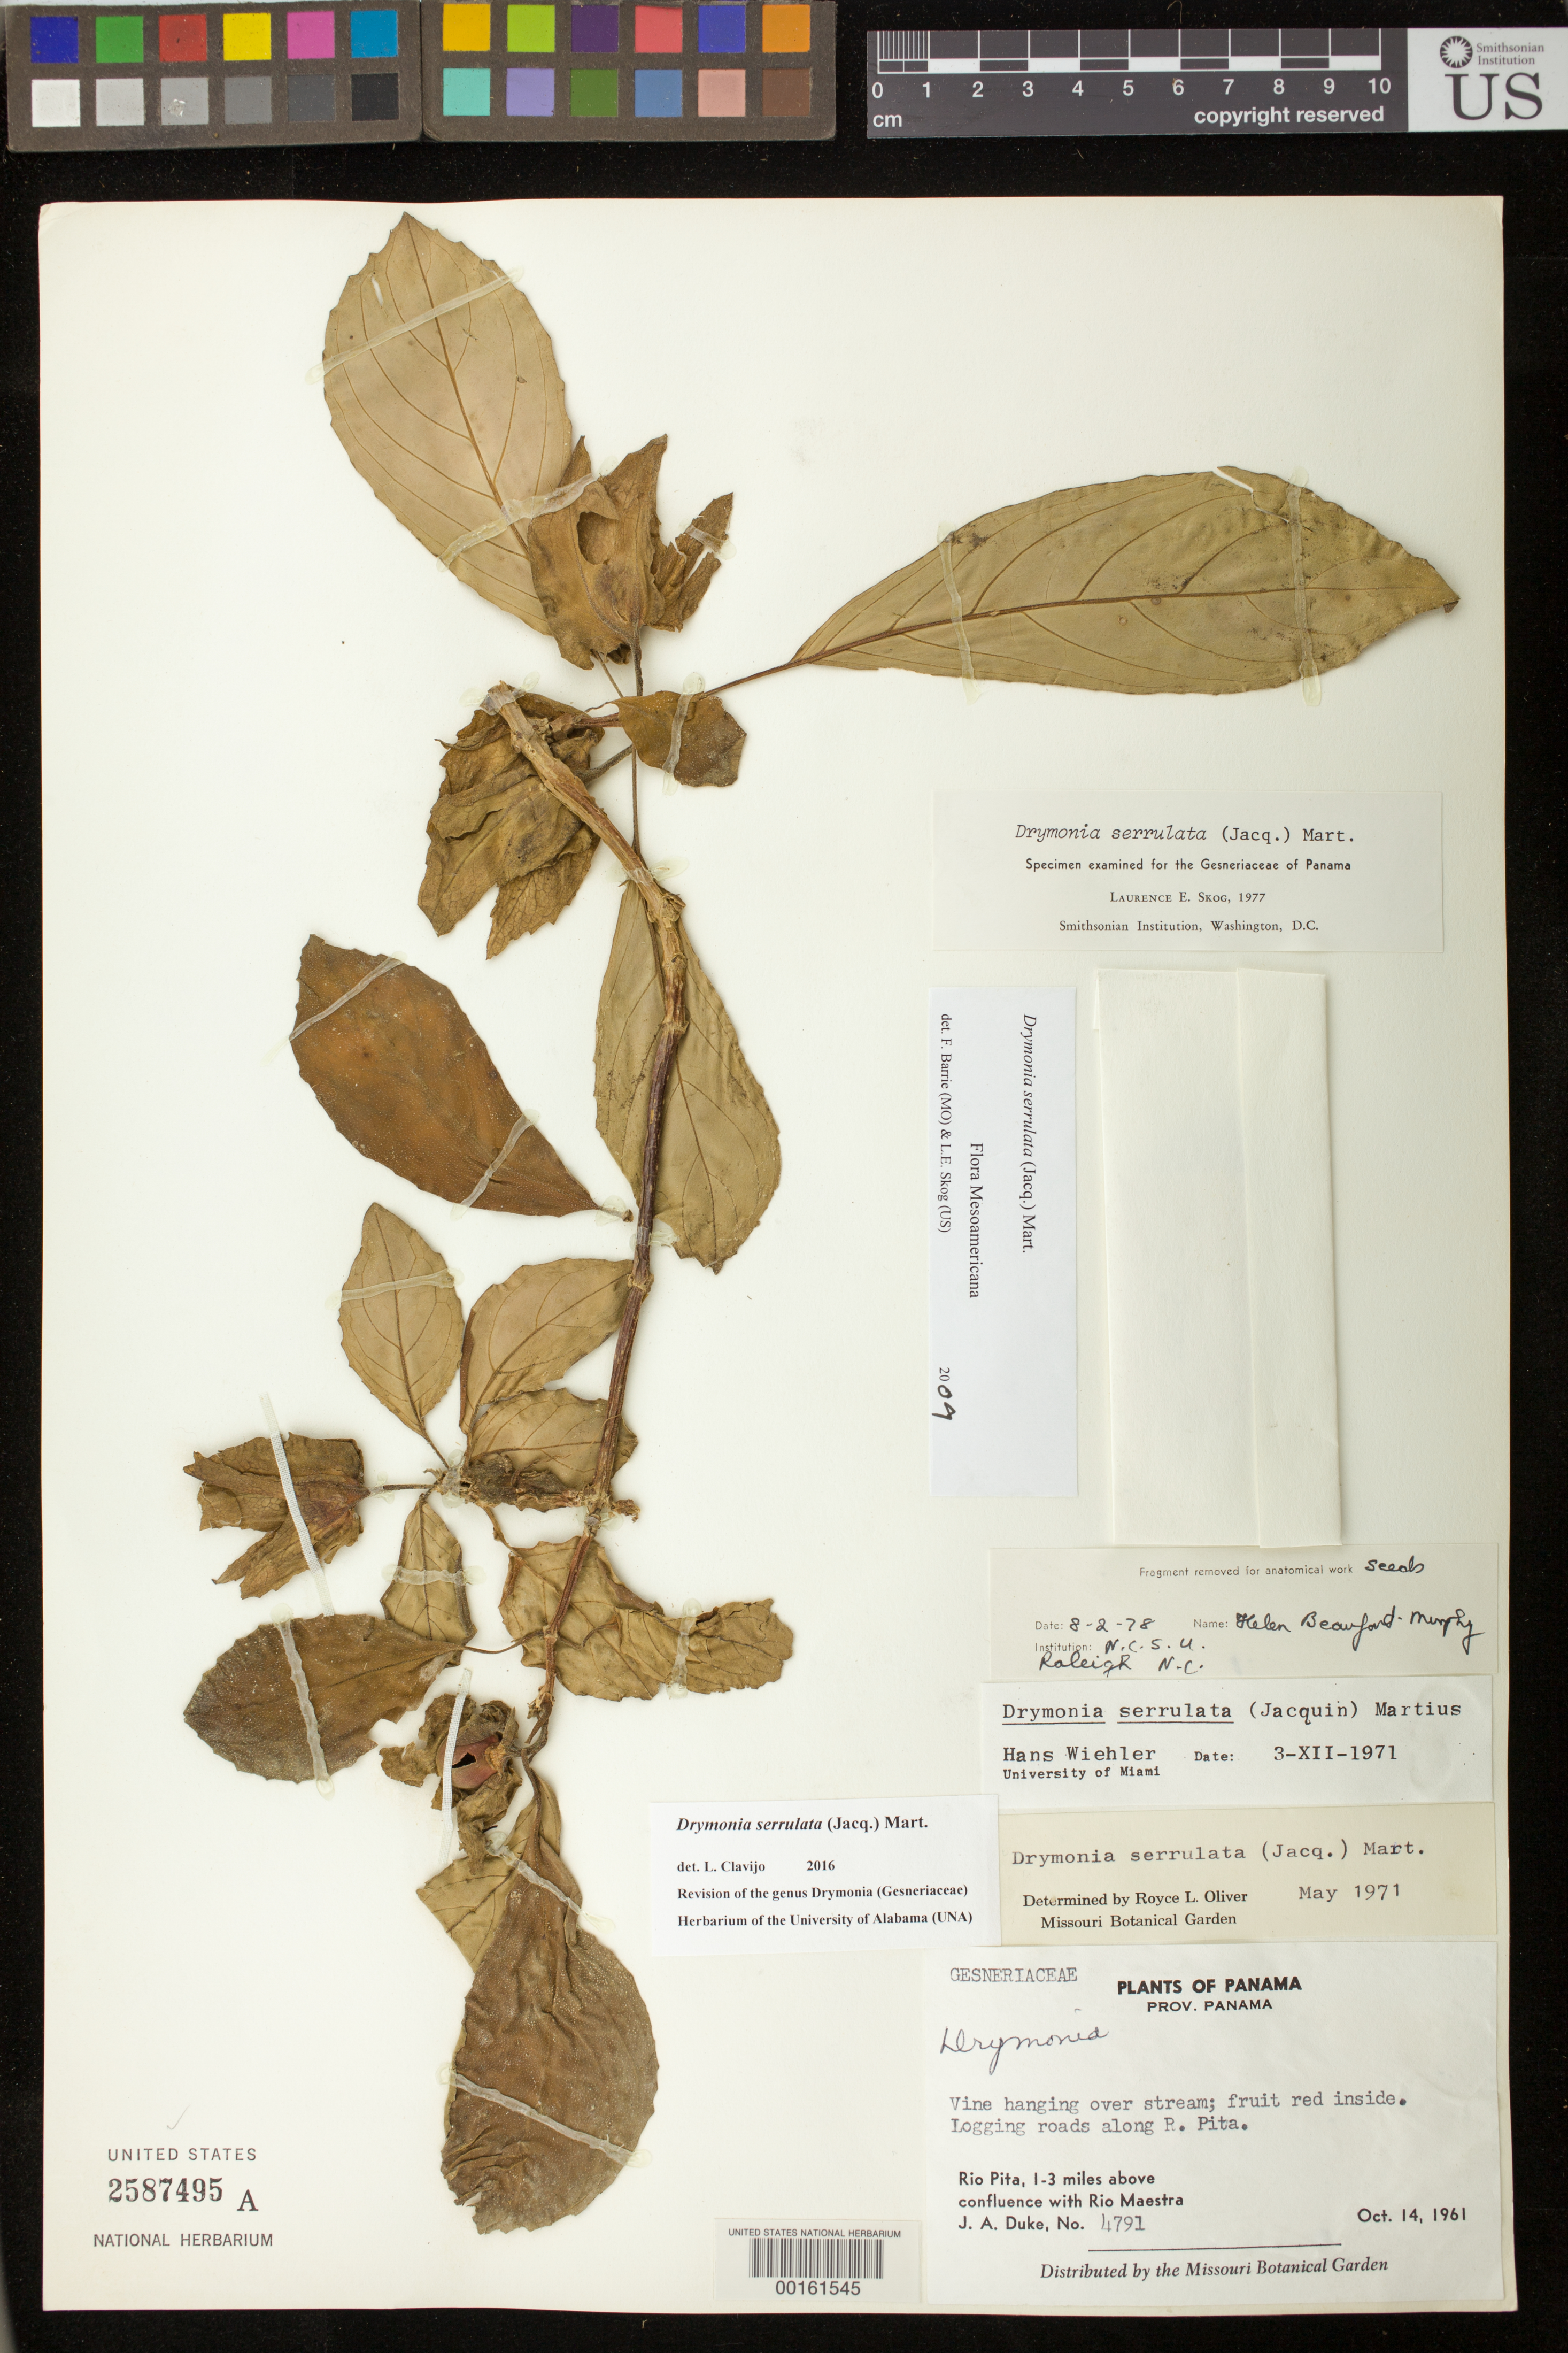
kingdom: Plantae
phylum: Tracheophyta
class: Magnoliopsida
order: Lamiales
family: Gesneriaceae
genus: Drymonia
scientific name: Drymonia serrulata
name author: (Jacq.) Mart.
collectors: J. A. Duke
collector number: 4791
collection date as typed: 14 Oct 1961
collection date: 1961-10-14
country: Panama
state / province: Panamá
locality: Rio Pita, 1-3 mi above confluence with Rio Maestra, ogging roads along Rio Pita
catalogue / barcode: US 2587495A